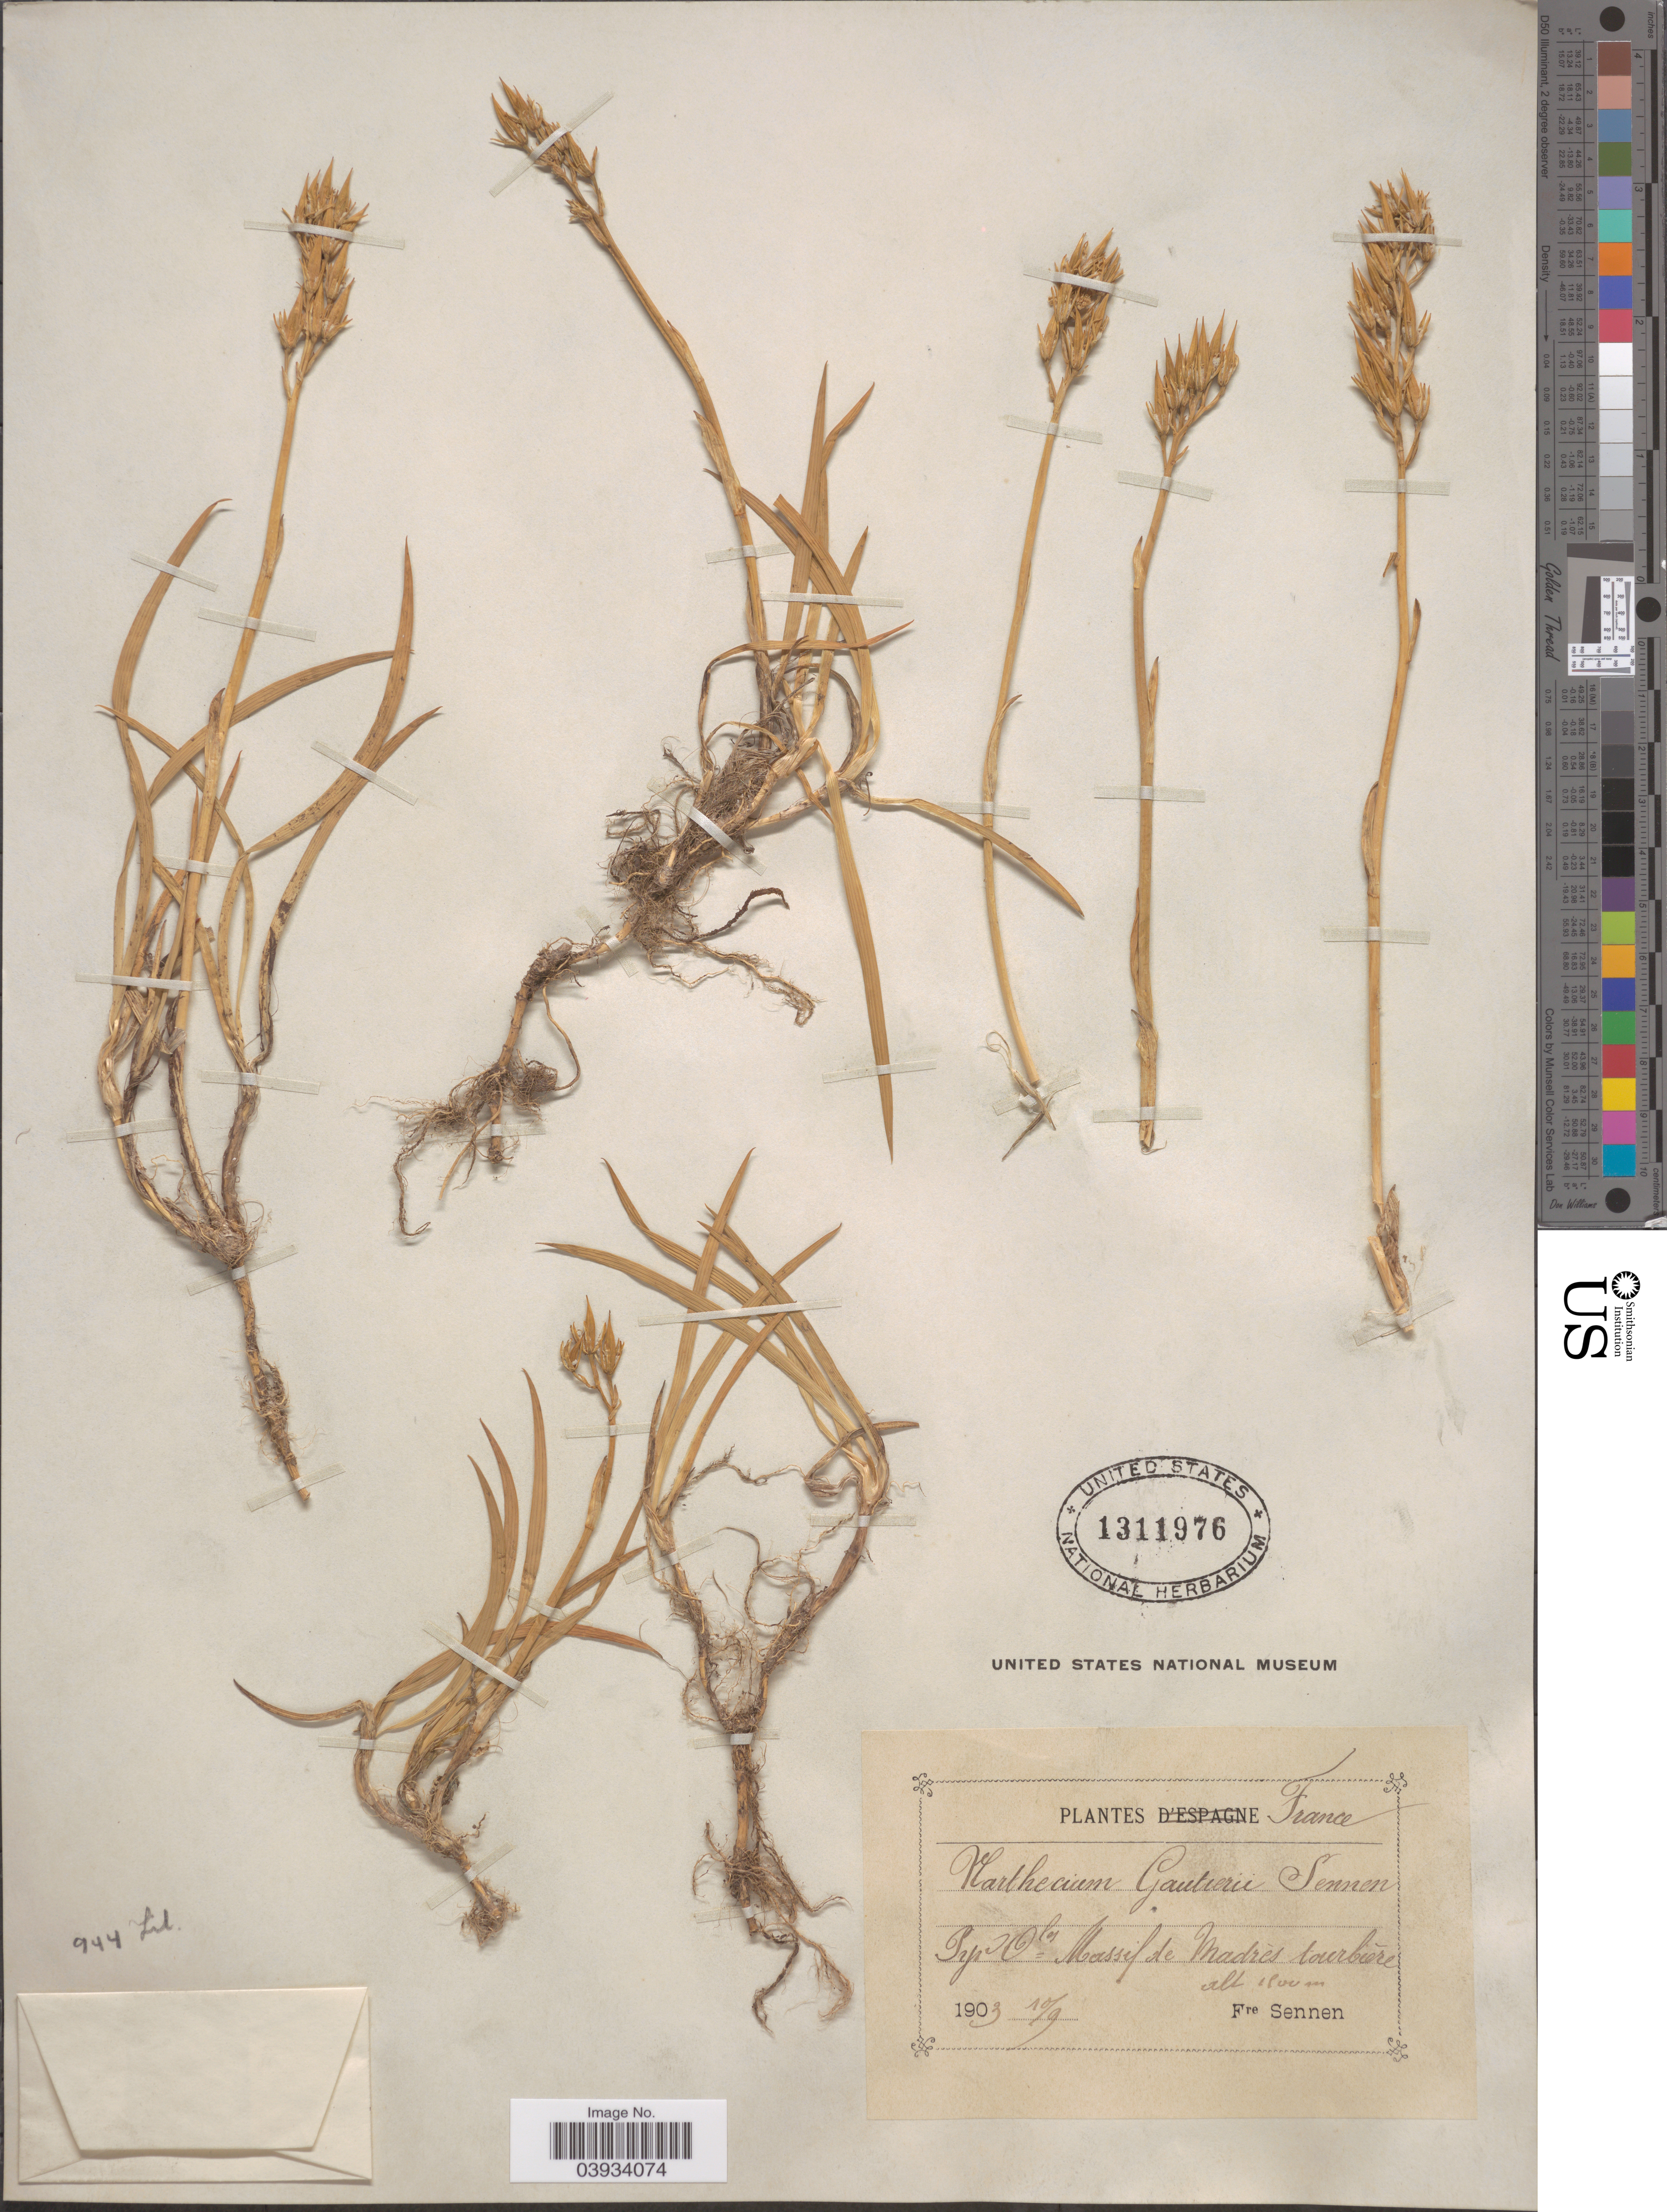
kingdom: Plantae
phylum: Tracheophyta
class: Liliopsida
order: Dioscoreales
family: Nartheciaceae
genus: Narthecium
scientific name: Narthecium gautieri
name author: Sennen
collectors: E. Sennen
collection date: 1903-09-10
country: France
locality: Pyr Oales. Massif de Madrés tourbiere.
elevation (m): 1500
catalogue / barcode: US 1311976